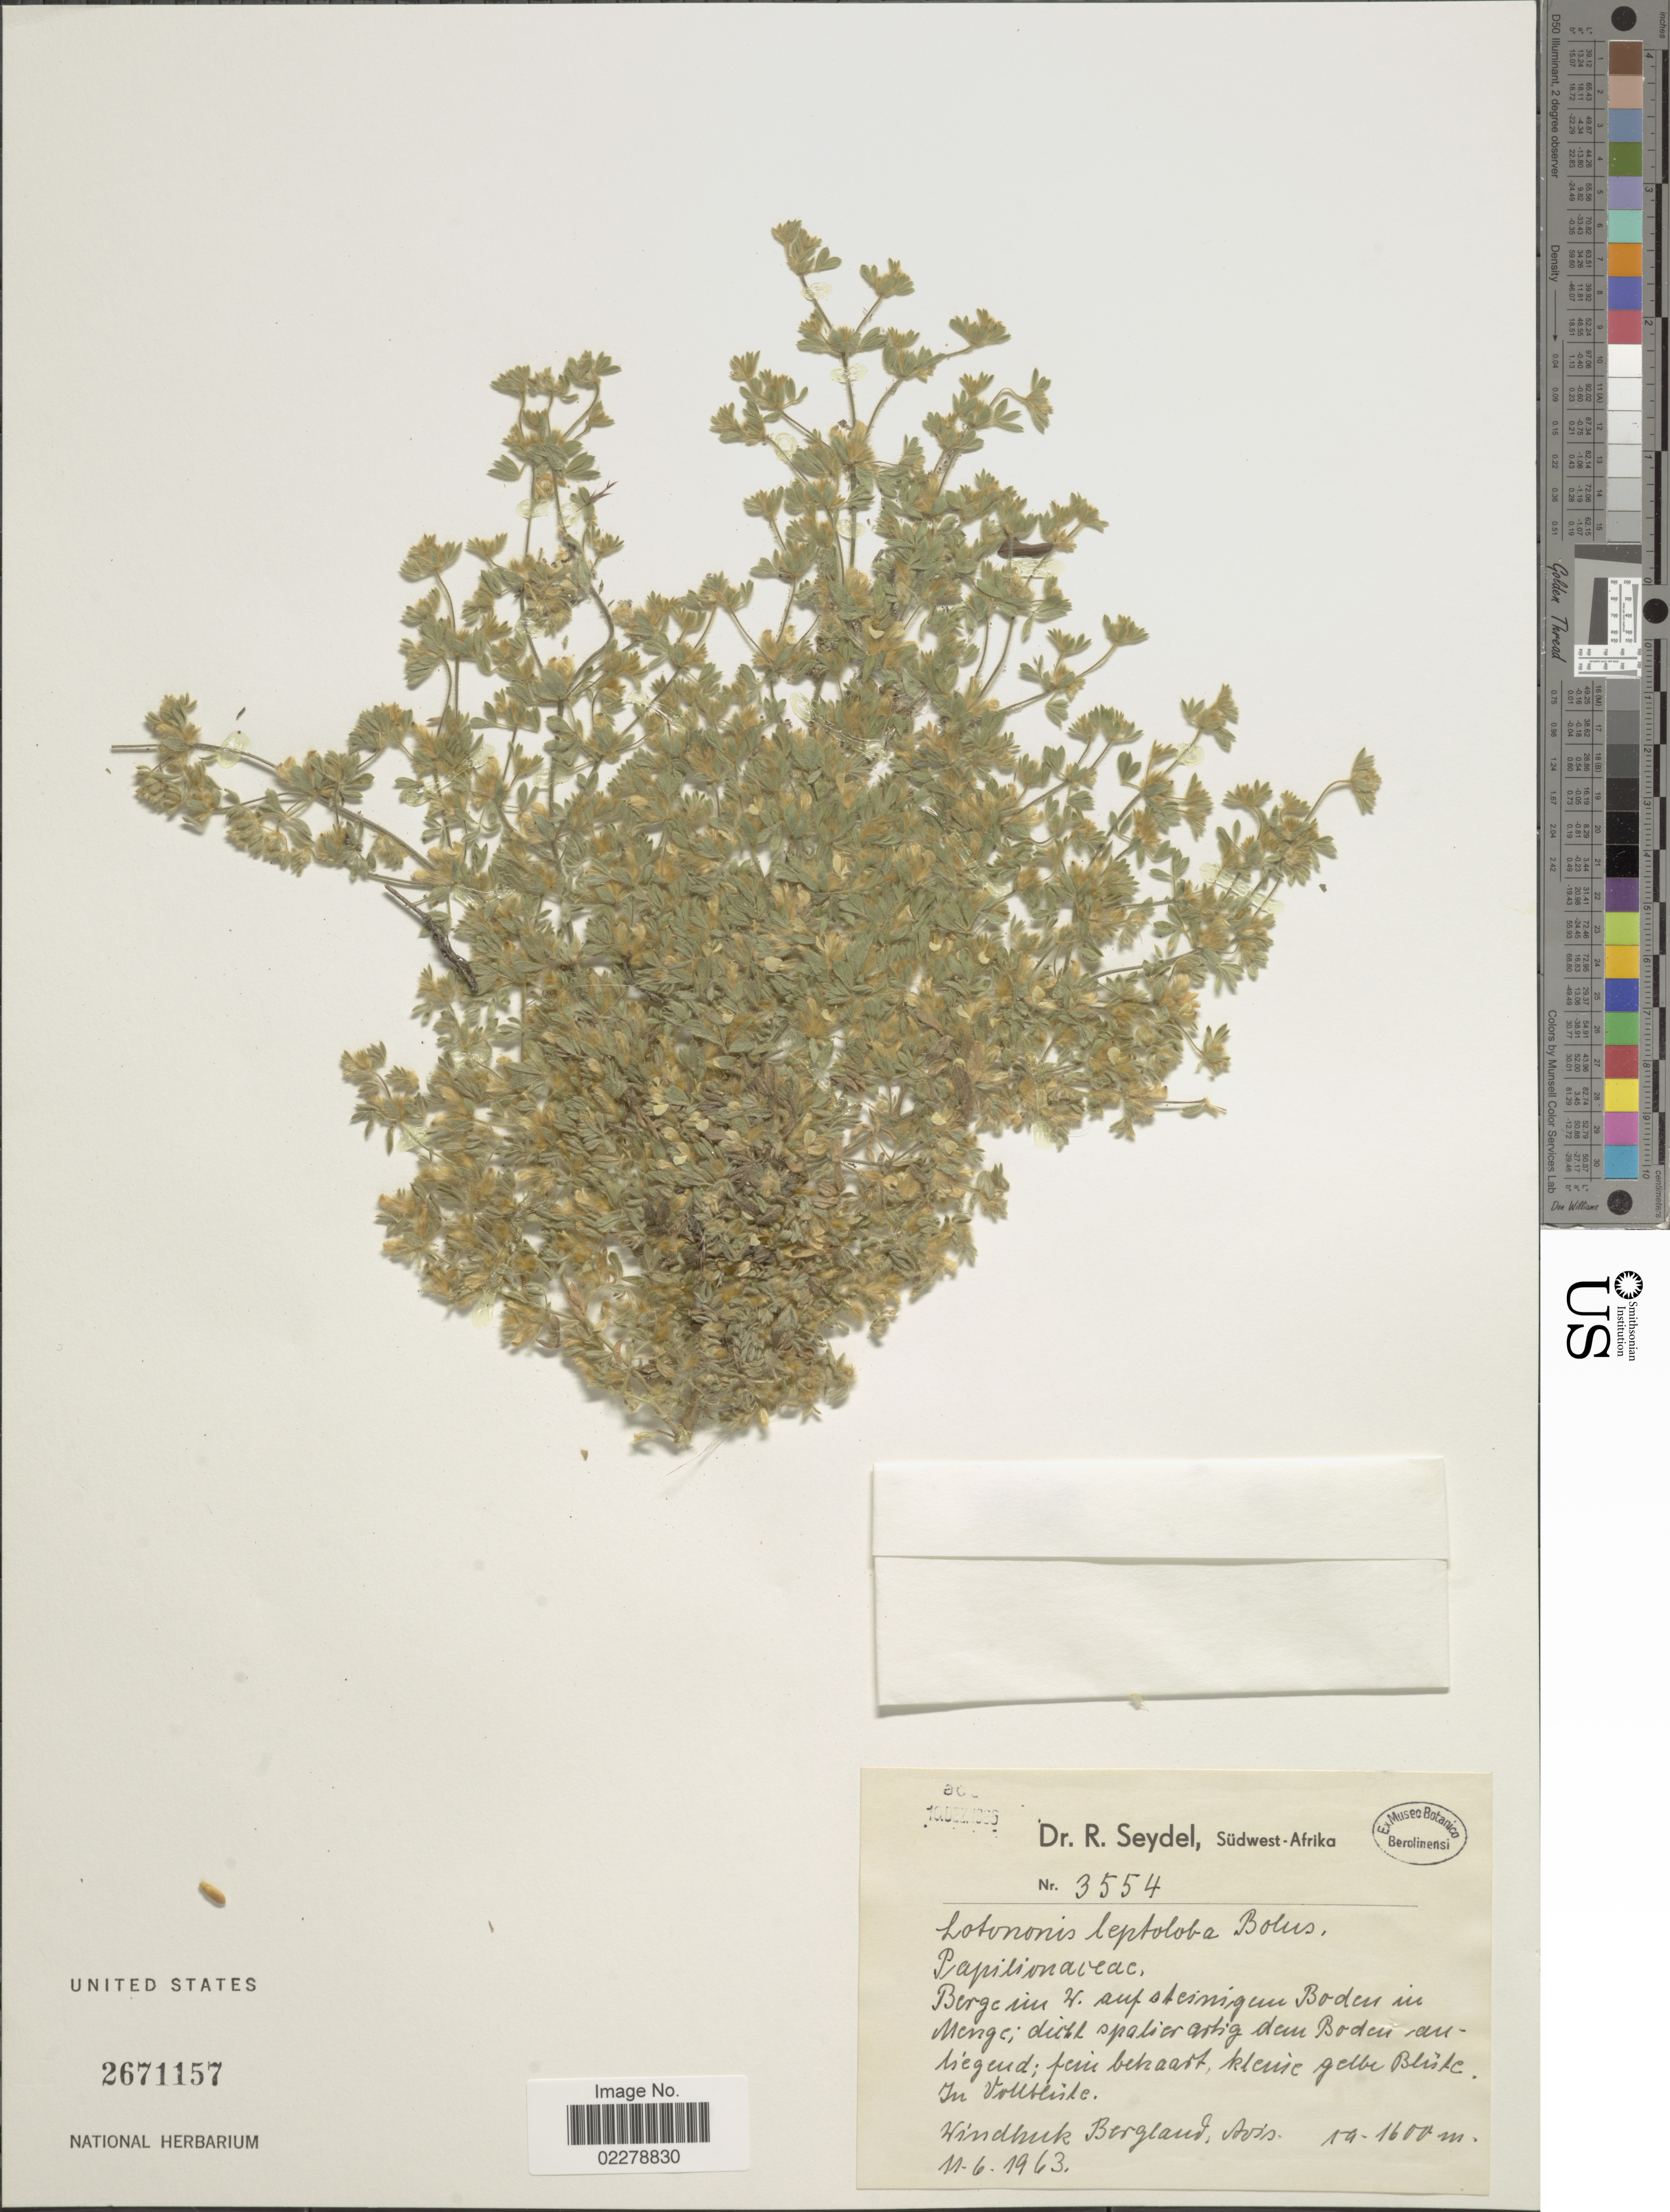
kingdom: Plantae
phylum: Tracheophyta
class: Magnoliopsida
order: Fabales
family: Fabaceae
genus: Lotononis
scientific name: Lotononis leptoloba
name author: Bolus in Schltr.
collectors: R. Seydel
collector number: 3554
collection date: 1963-06-11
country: Namibia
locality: Südwest-Afrika. berge im H. sufsstienigen Borden in Mnege im ditsr. spalierastig deur Borden auliegheid, feine behaart, kleone gebbe Blink. In Vollteinte. Windhuk Burgland, Avis.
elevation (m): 1600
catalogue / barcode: US 2671157